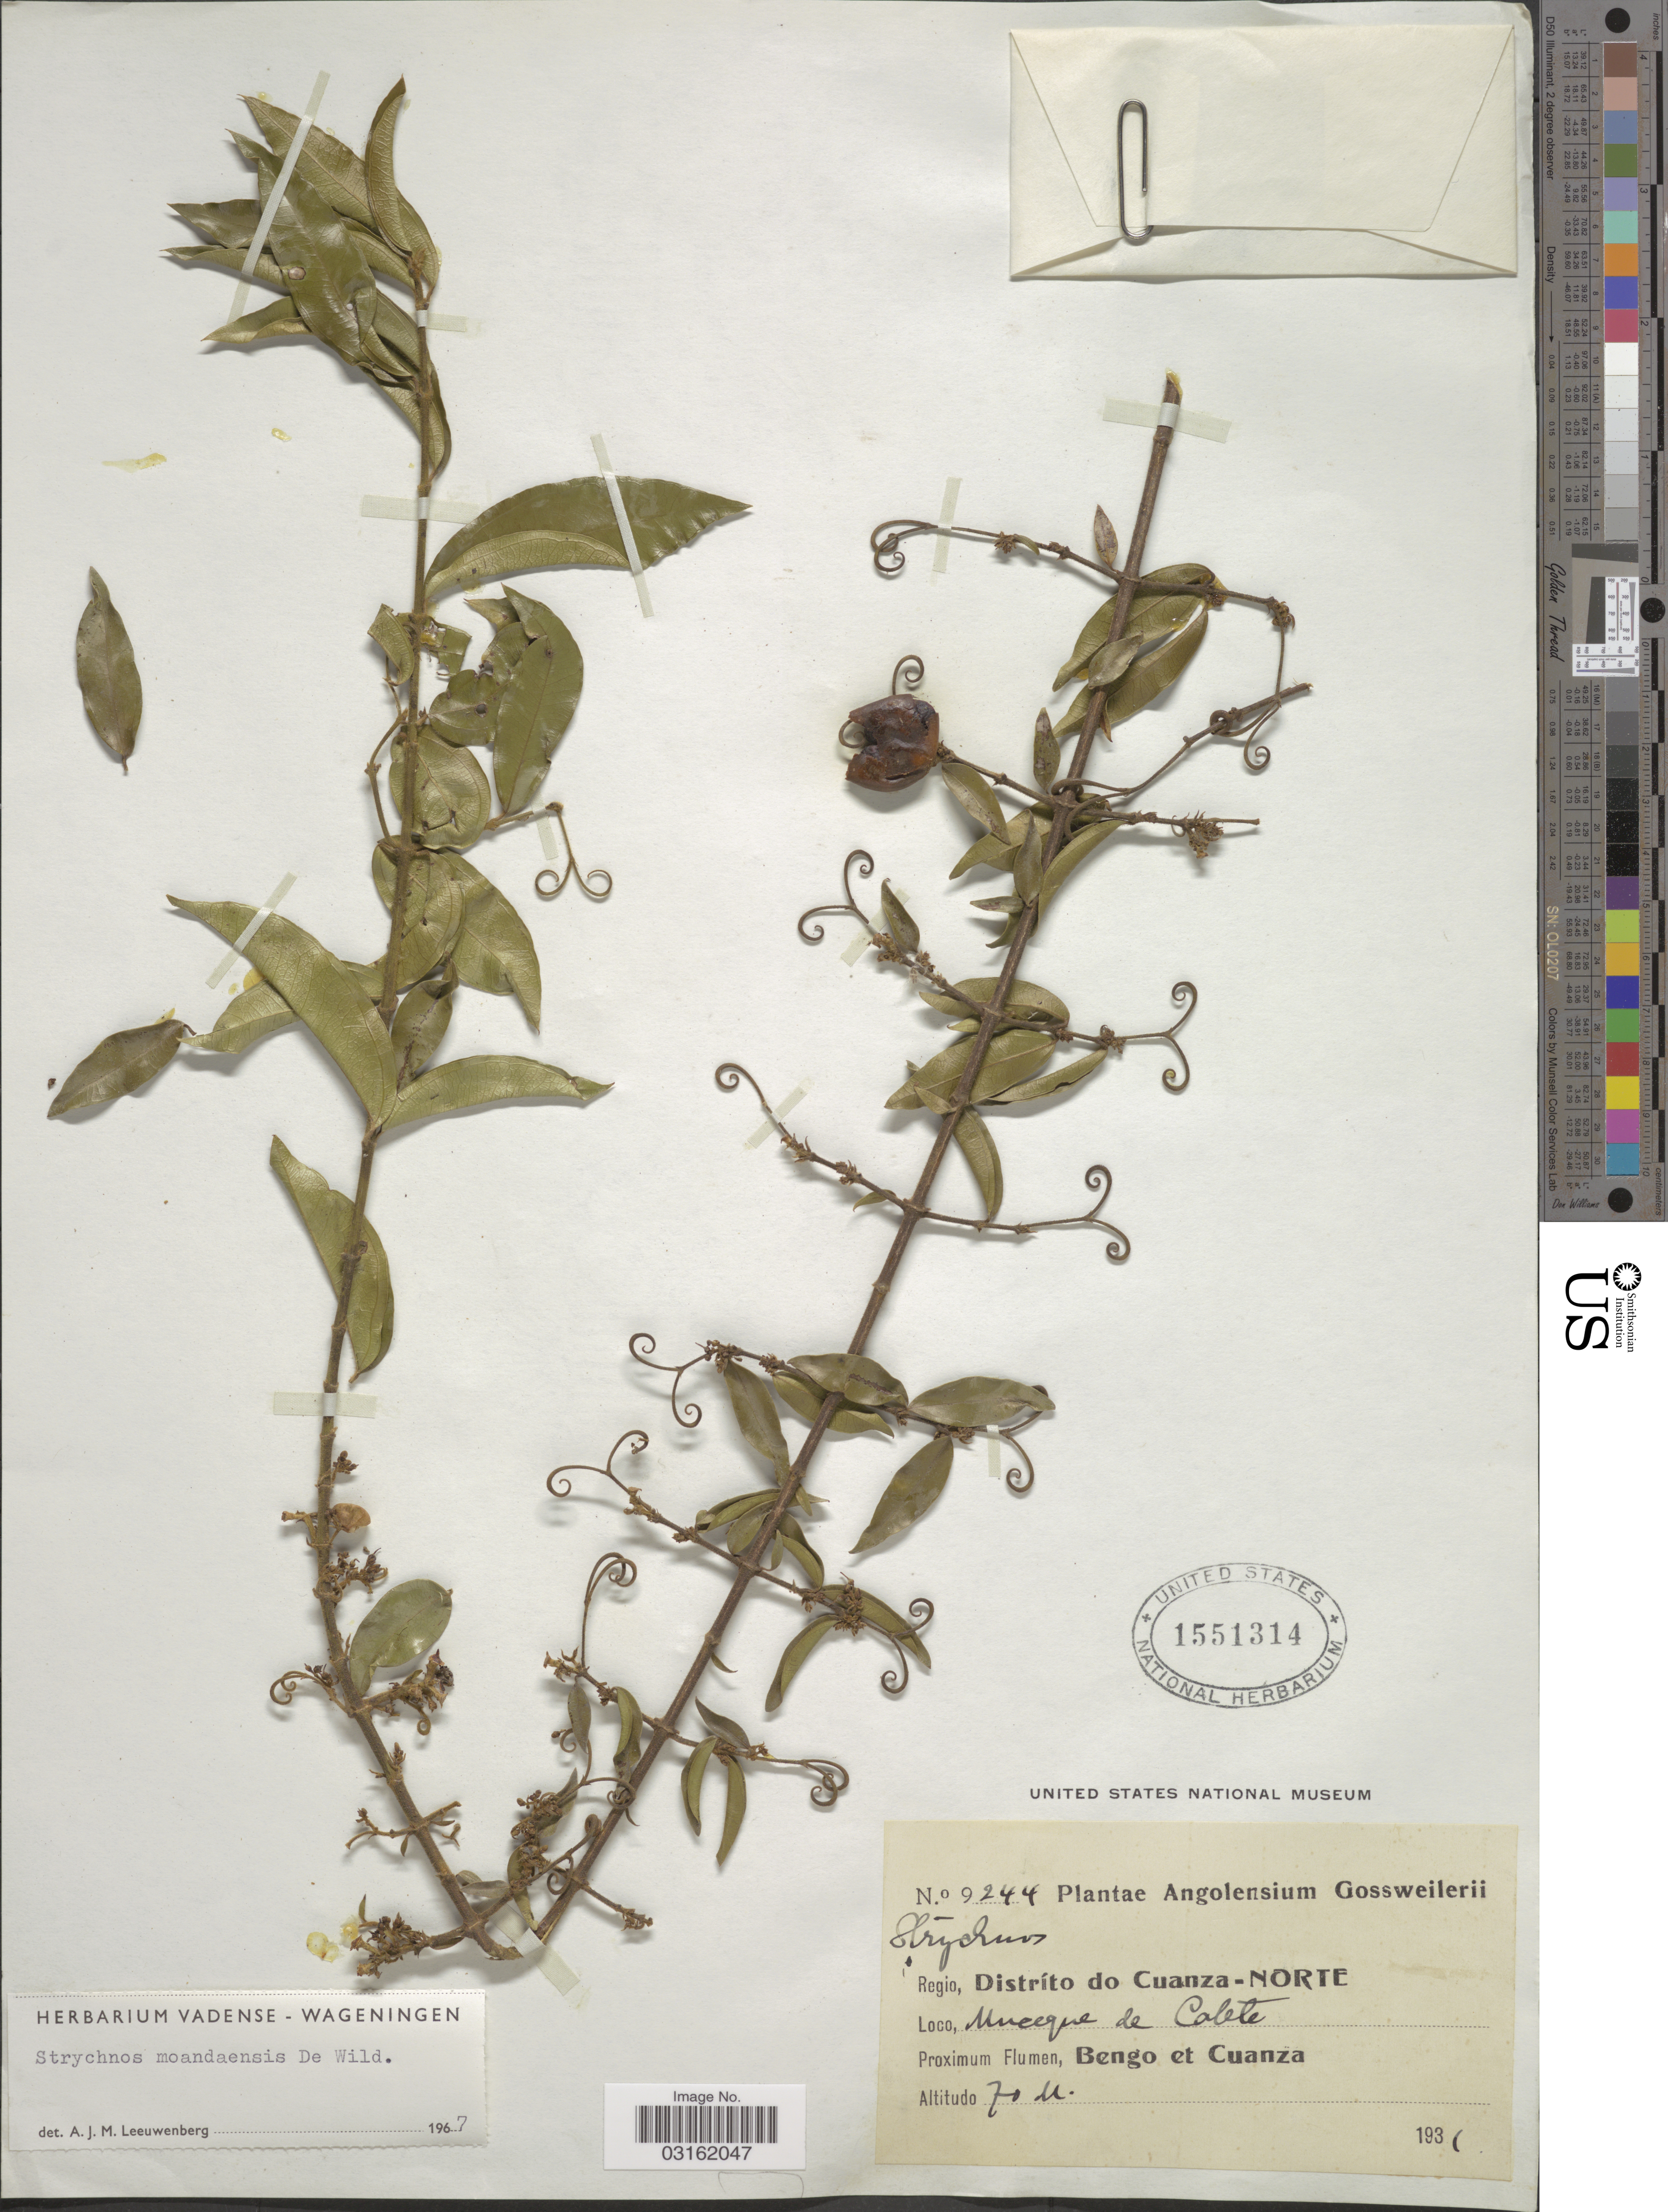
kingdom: Plantae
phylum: Tracheophyta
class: Magnoliopsida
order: Gentianales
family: Loganiaceae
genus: Strychnos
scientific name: Strychnos moandaensis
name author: De Wild.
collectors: -. Gossweiler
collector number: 9244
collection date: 1931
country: Angola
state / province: Cuanza Norte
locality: Regio, Distríto do Cuanza-Norte, Muceque de Catete, Proximum Flumen, Bengo et Cuanza.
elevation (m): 70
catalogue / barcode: US 1551314